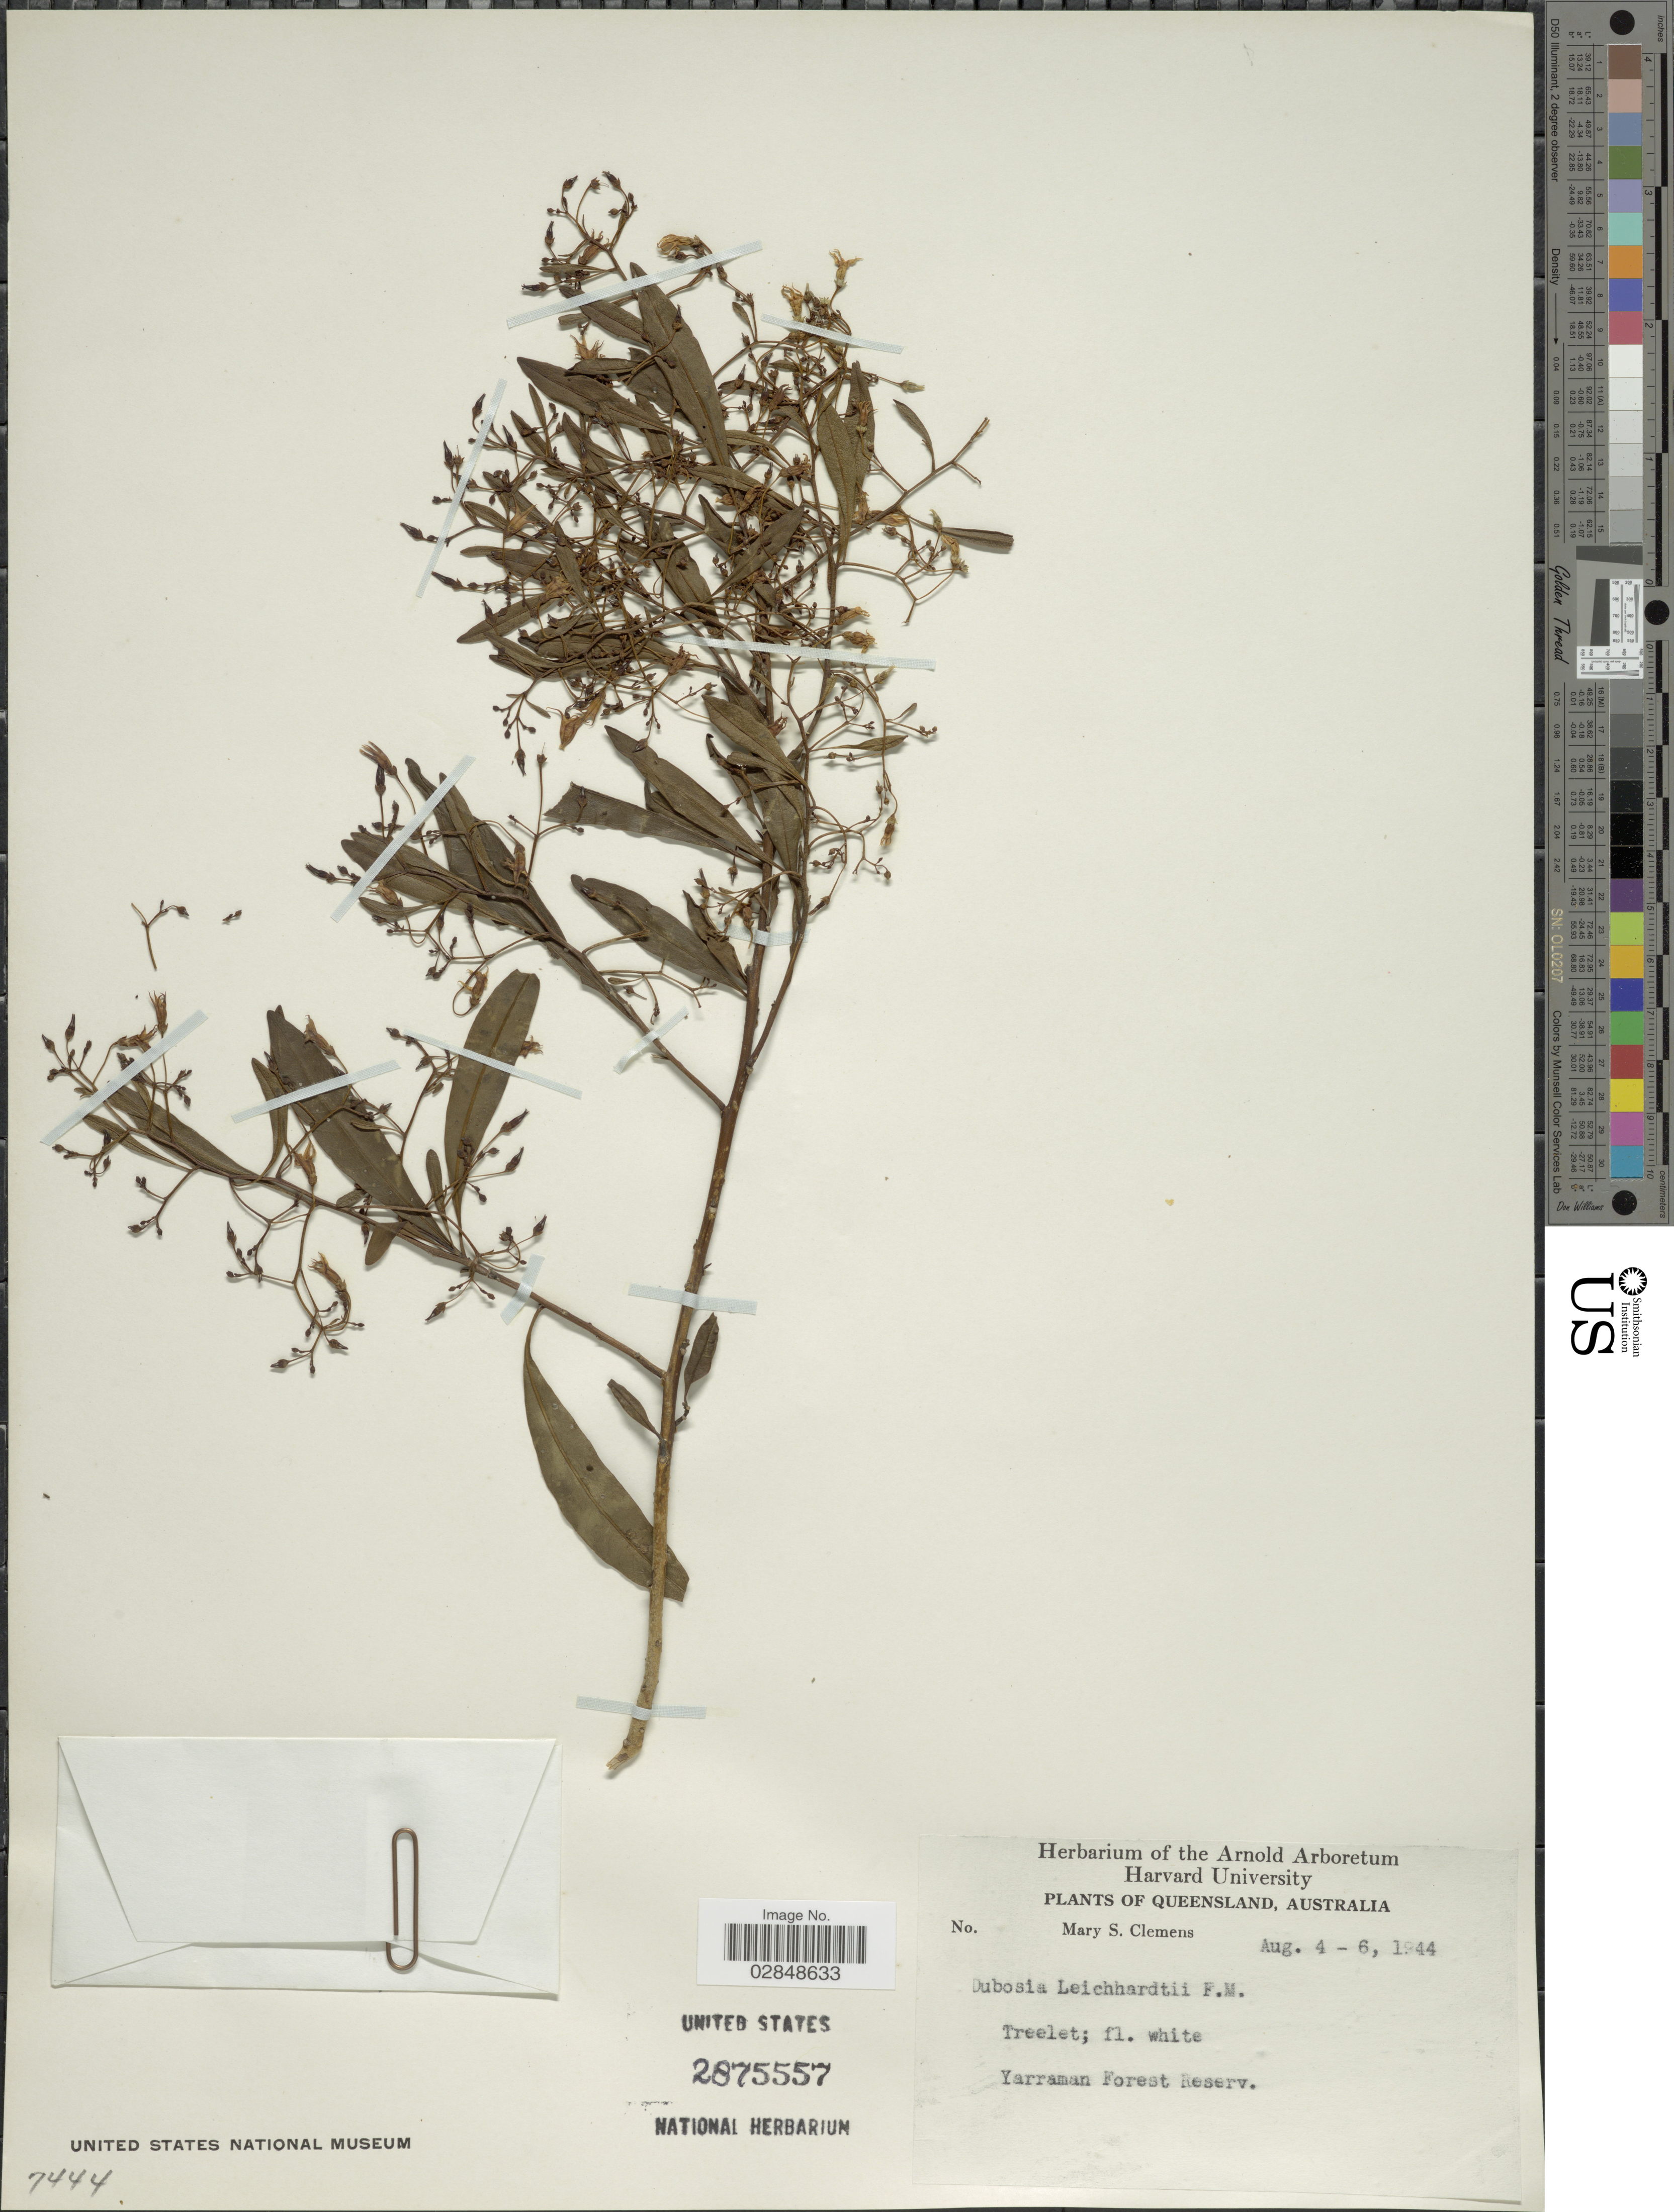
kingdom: Plantae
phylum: Tracheophyta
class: Magnoliopsida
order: Solanales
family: Solanaceae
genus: Duboisia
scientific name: Duboisia leichhardtii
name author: (F. Muell.) F. Muell.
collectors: M. S. Clemens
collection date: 1944-08-04/1944-08-06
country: Australia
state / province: Queensland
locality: Yarraman Forest Reserv.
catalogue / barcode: US 2875557